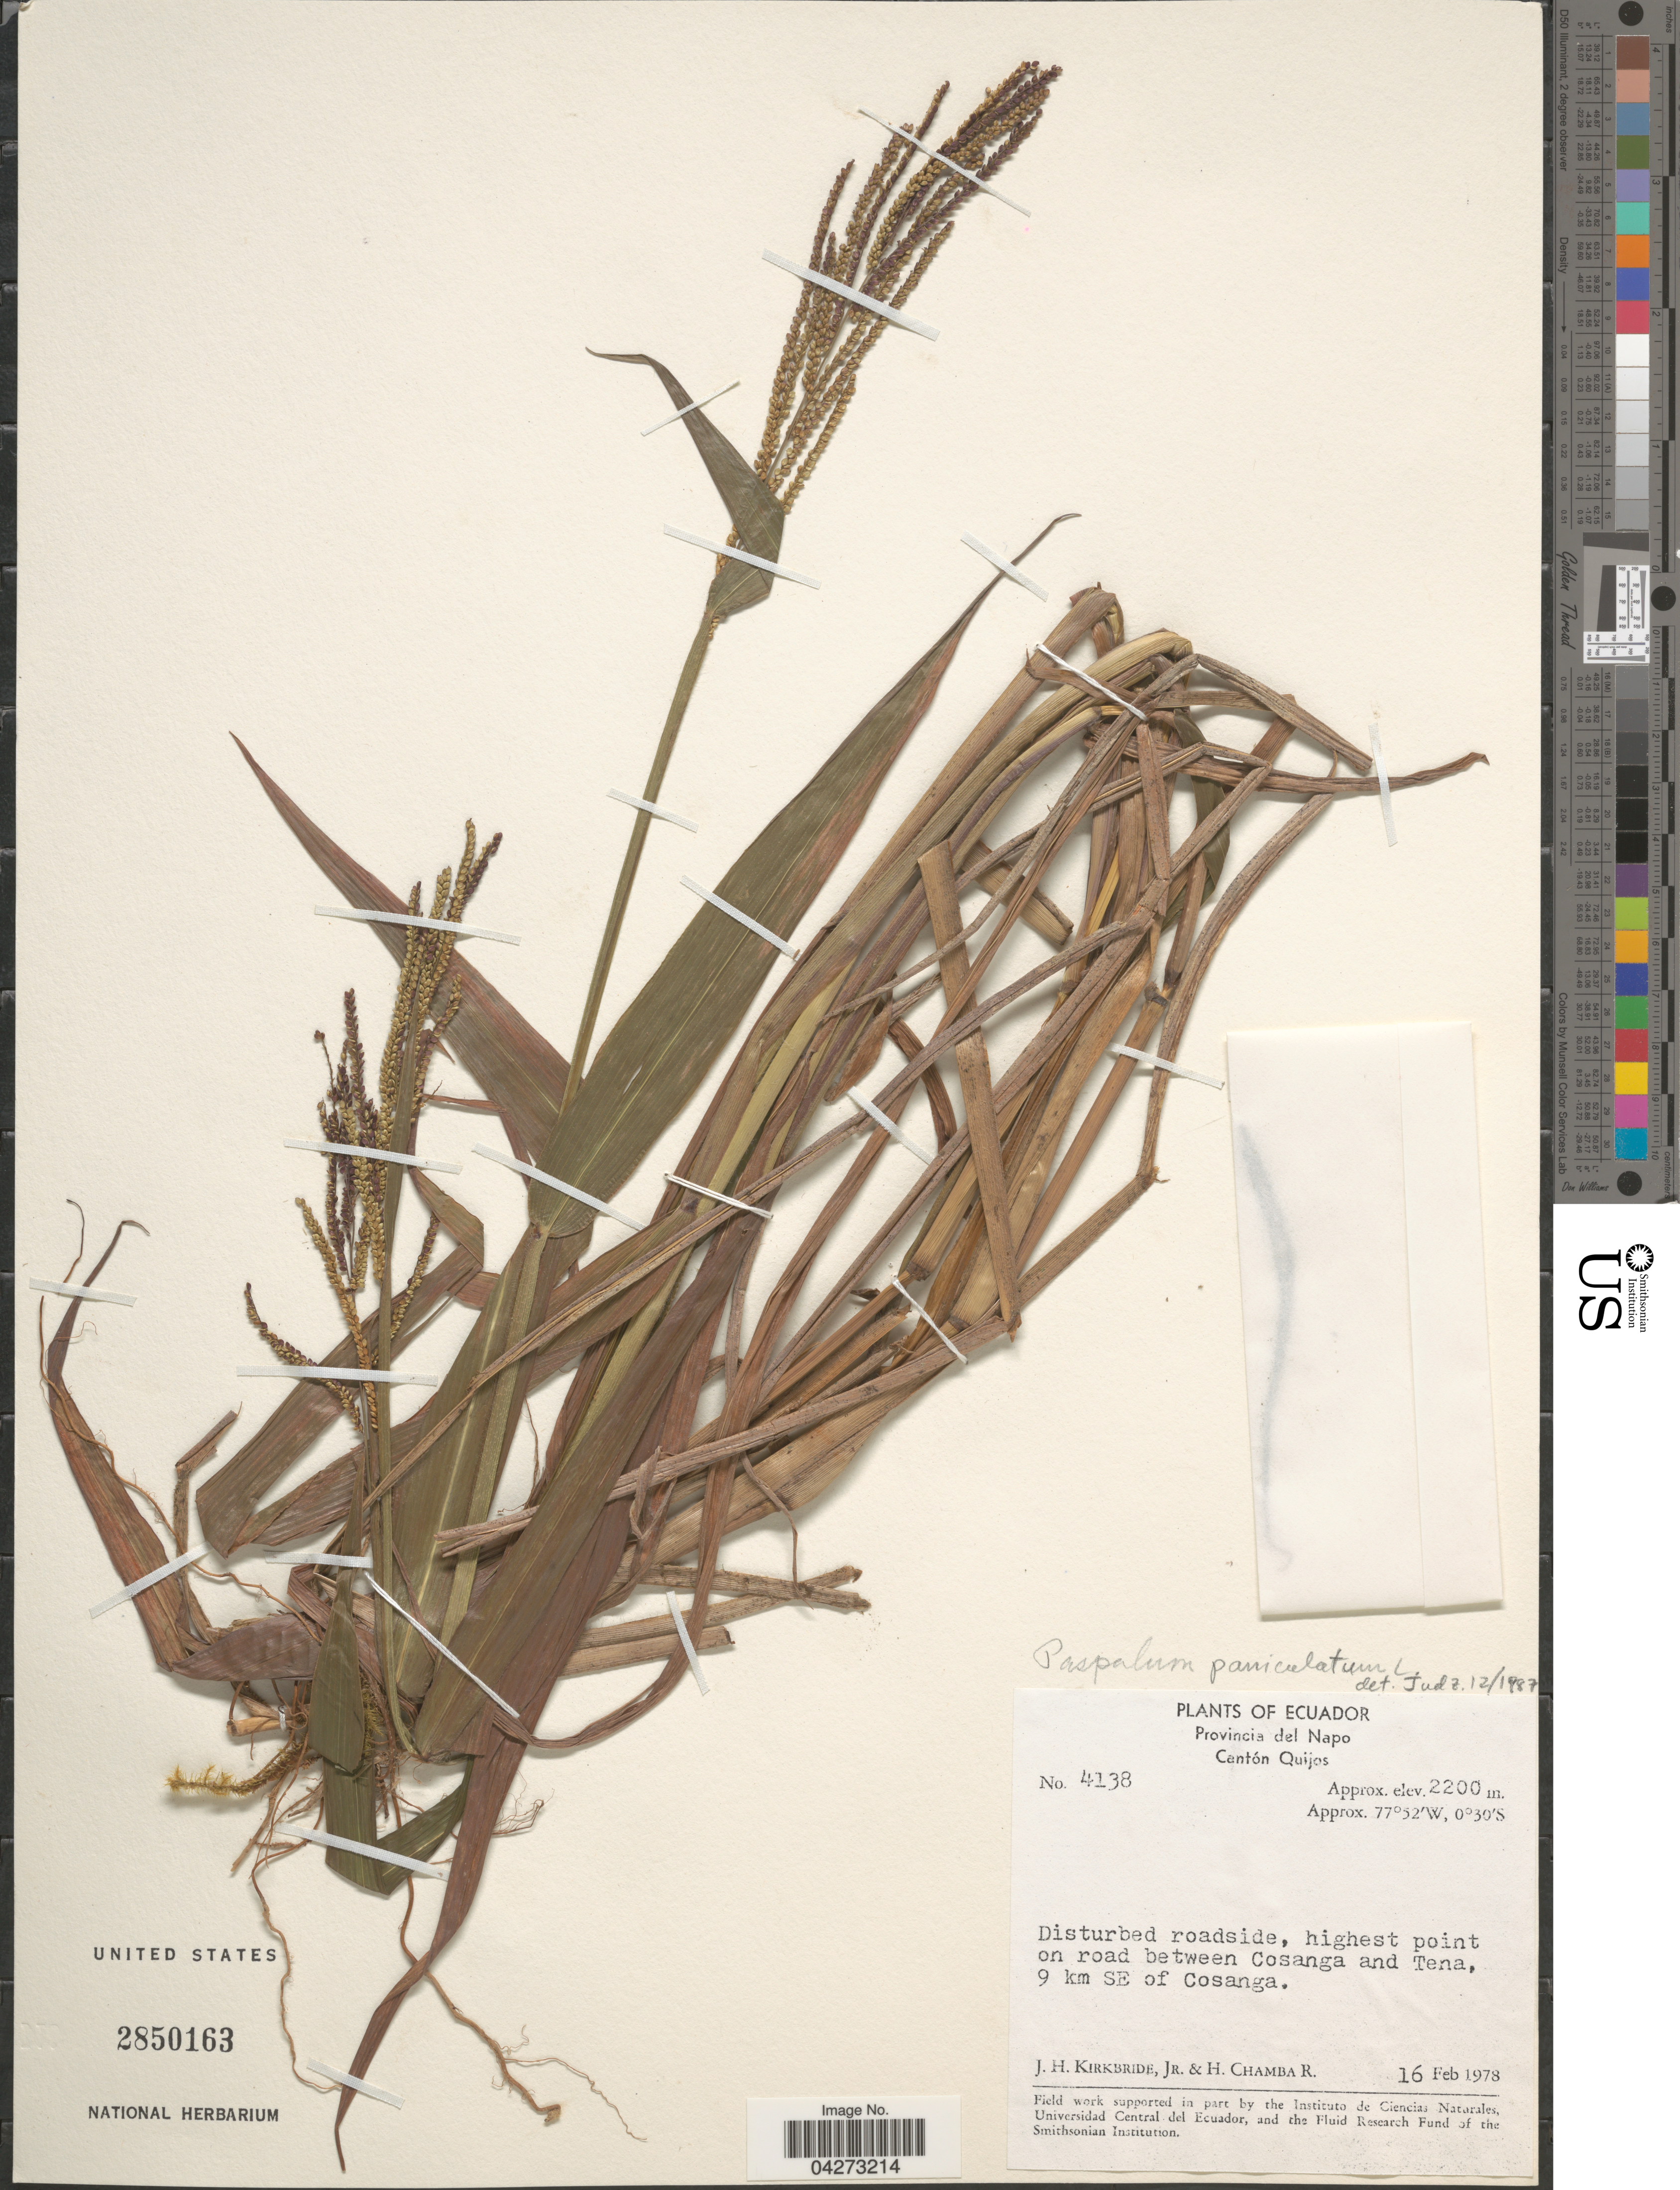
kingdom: Plantae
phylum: Tracheophyta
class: Liliopsida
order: Poales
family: Poaceae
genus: Paspalum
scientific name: Paspalum paniculatum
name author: L.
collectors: J. H. Kirkbride & H. Chamba R.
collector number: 4138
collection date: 1978-02-16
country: Ecuador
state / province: Napo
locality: Cantón Quijos. Highest point on road between Cosanga and Tena, 9 km SE of Cosanga.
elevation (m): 2200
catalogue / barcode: US 2850163